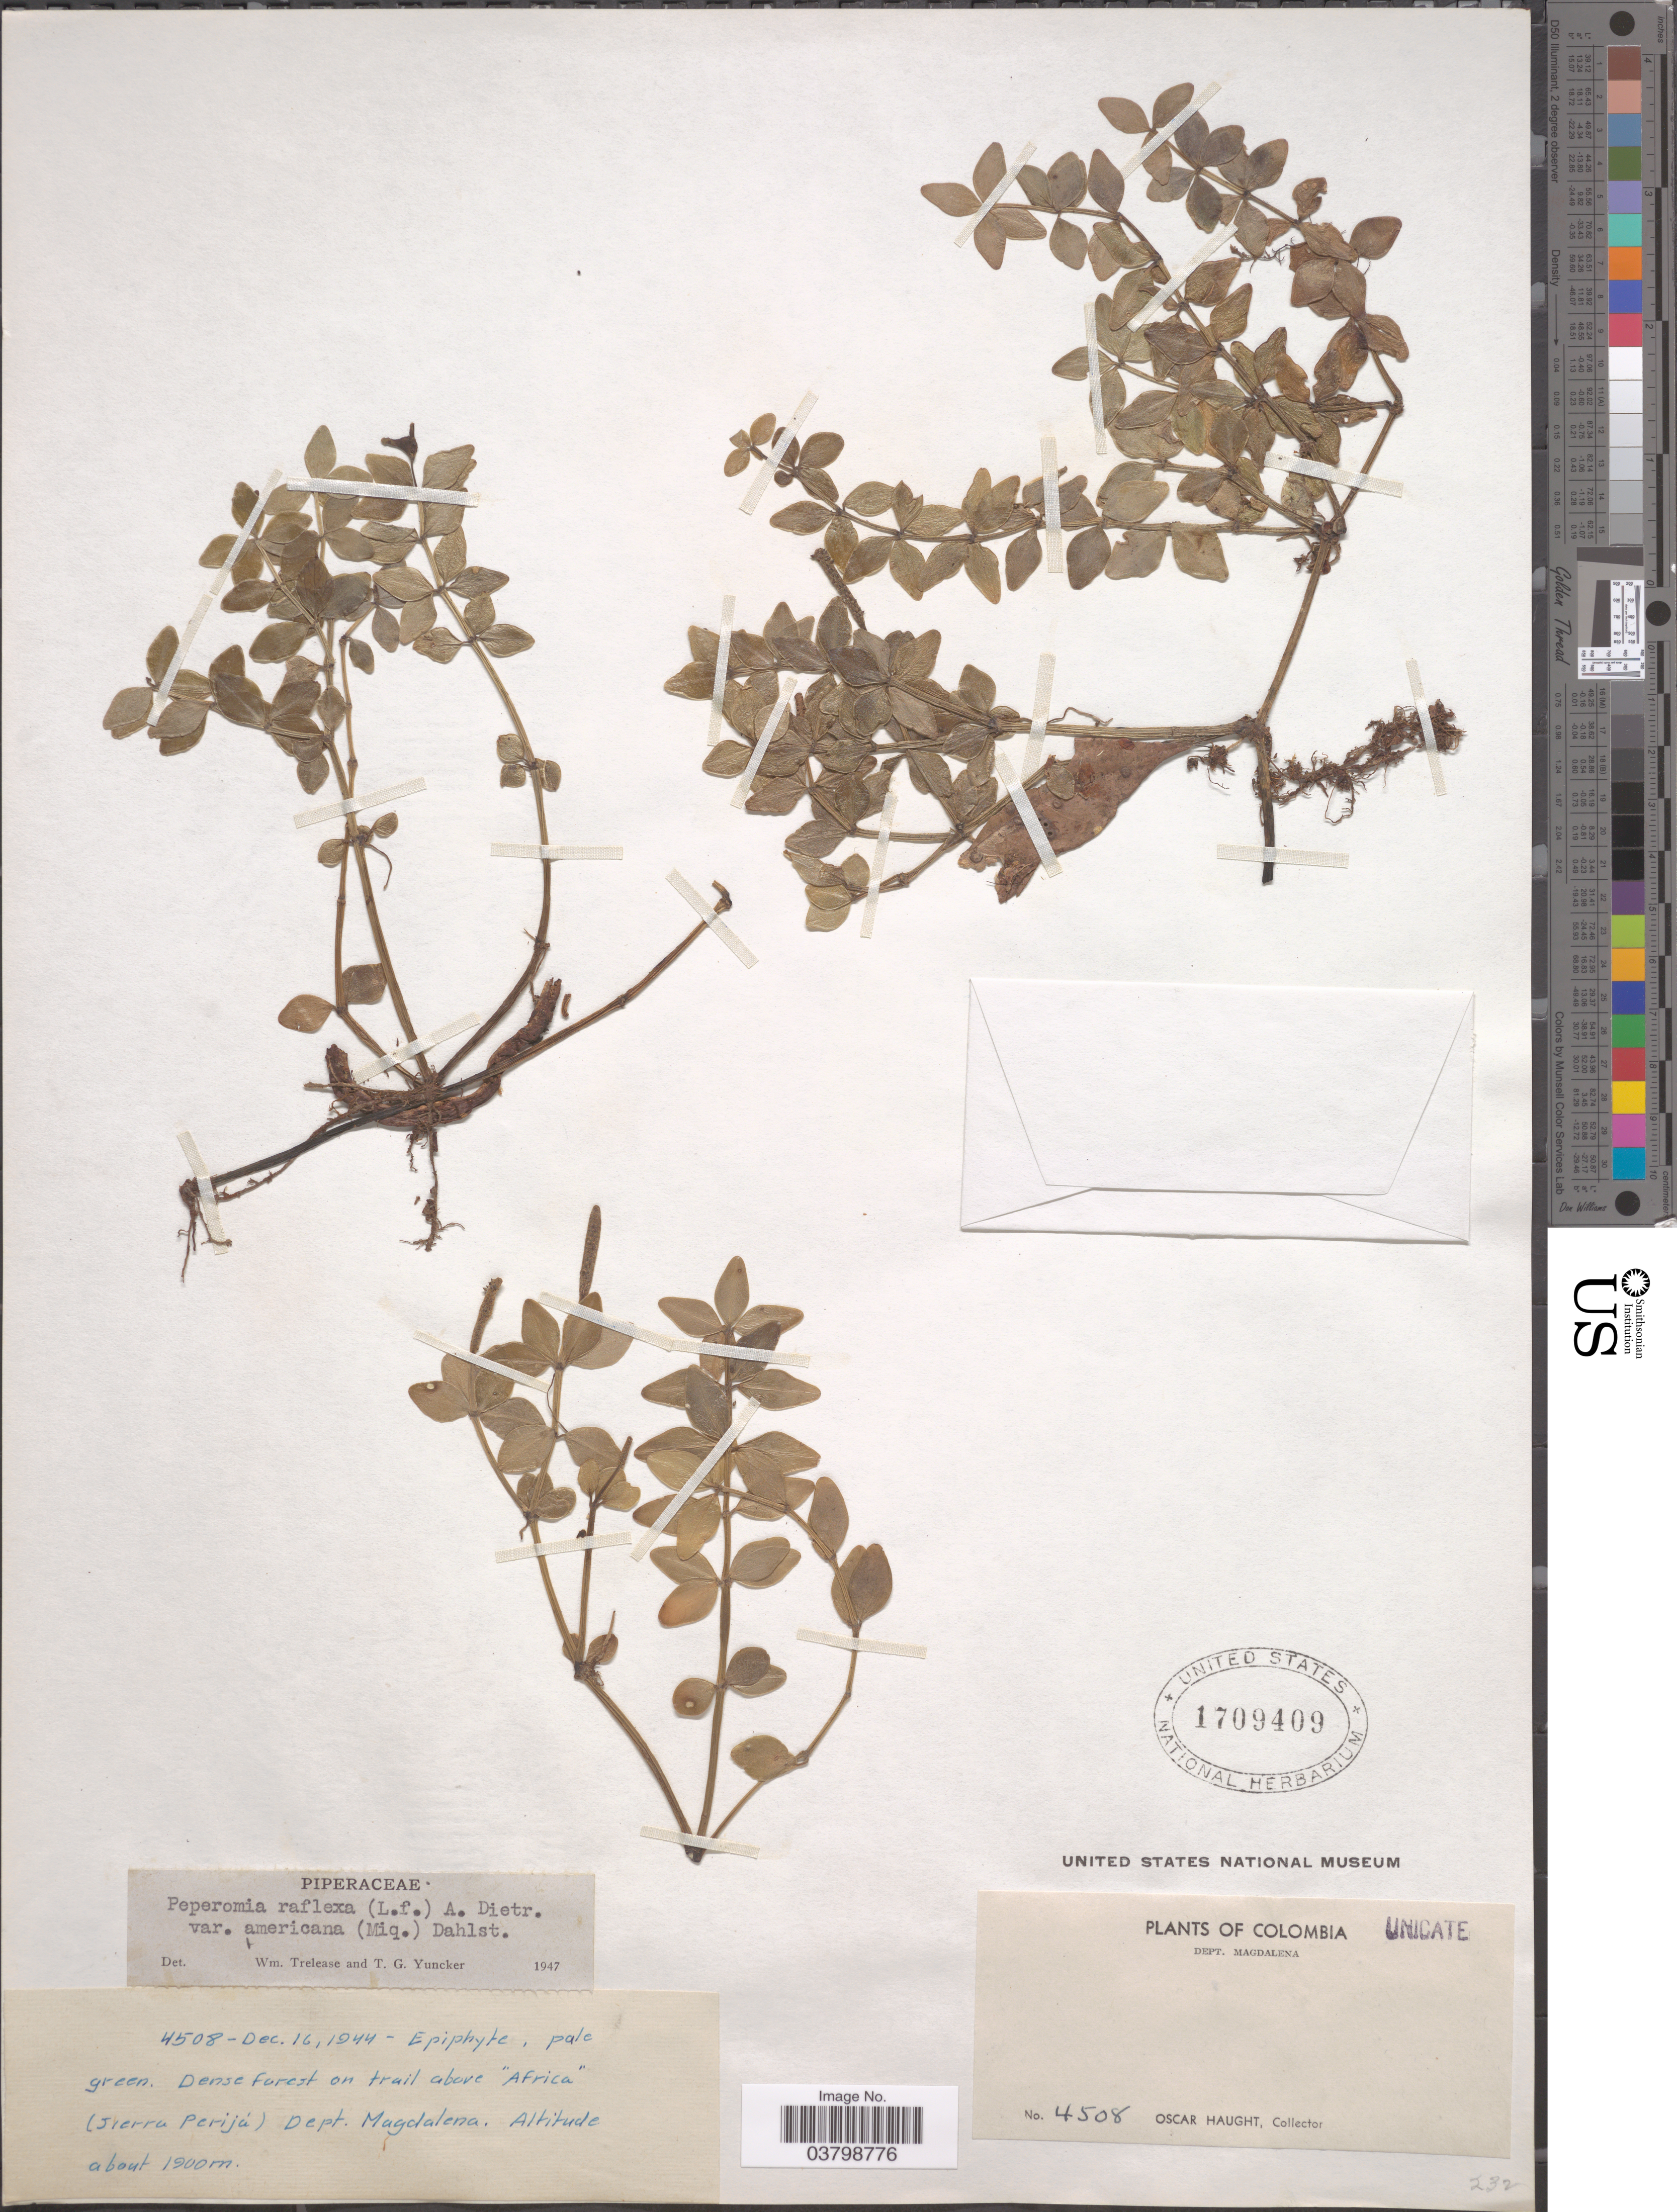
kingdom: Plantae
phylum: Tracheophyta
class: Magnoliopsida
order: Piperales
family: Piperaceae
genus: Peperomia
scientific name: Peperomia tetraphylla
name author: (G. Forst.) Hook. & Arn.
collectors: O. L. Haught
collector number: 4508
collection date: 1944-12-16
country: Colombia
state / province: Magdalena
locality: On trail above 'Africa' (Siera Perijá) Dept. Magdalena.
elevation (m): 1900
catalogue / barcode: US 1709409